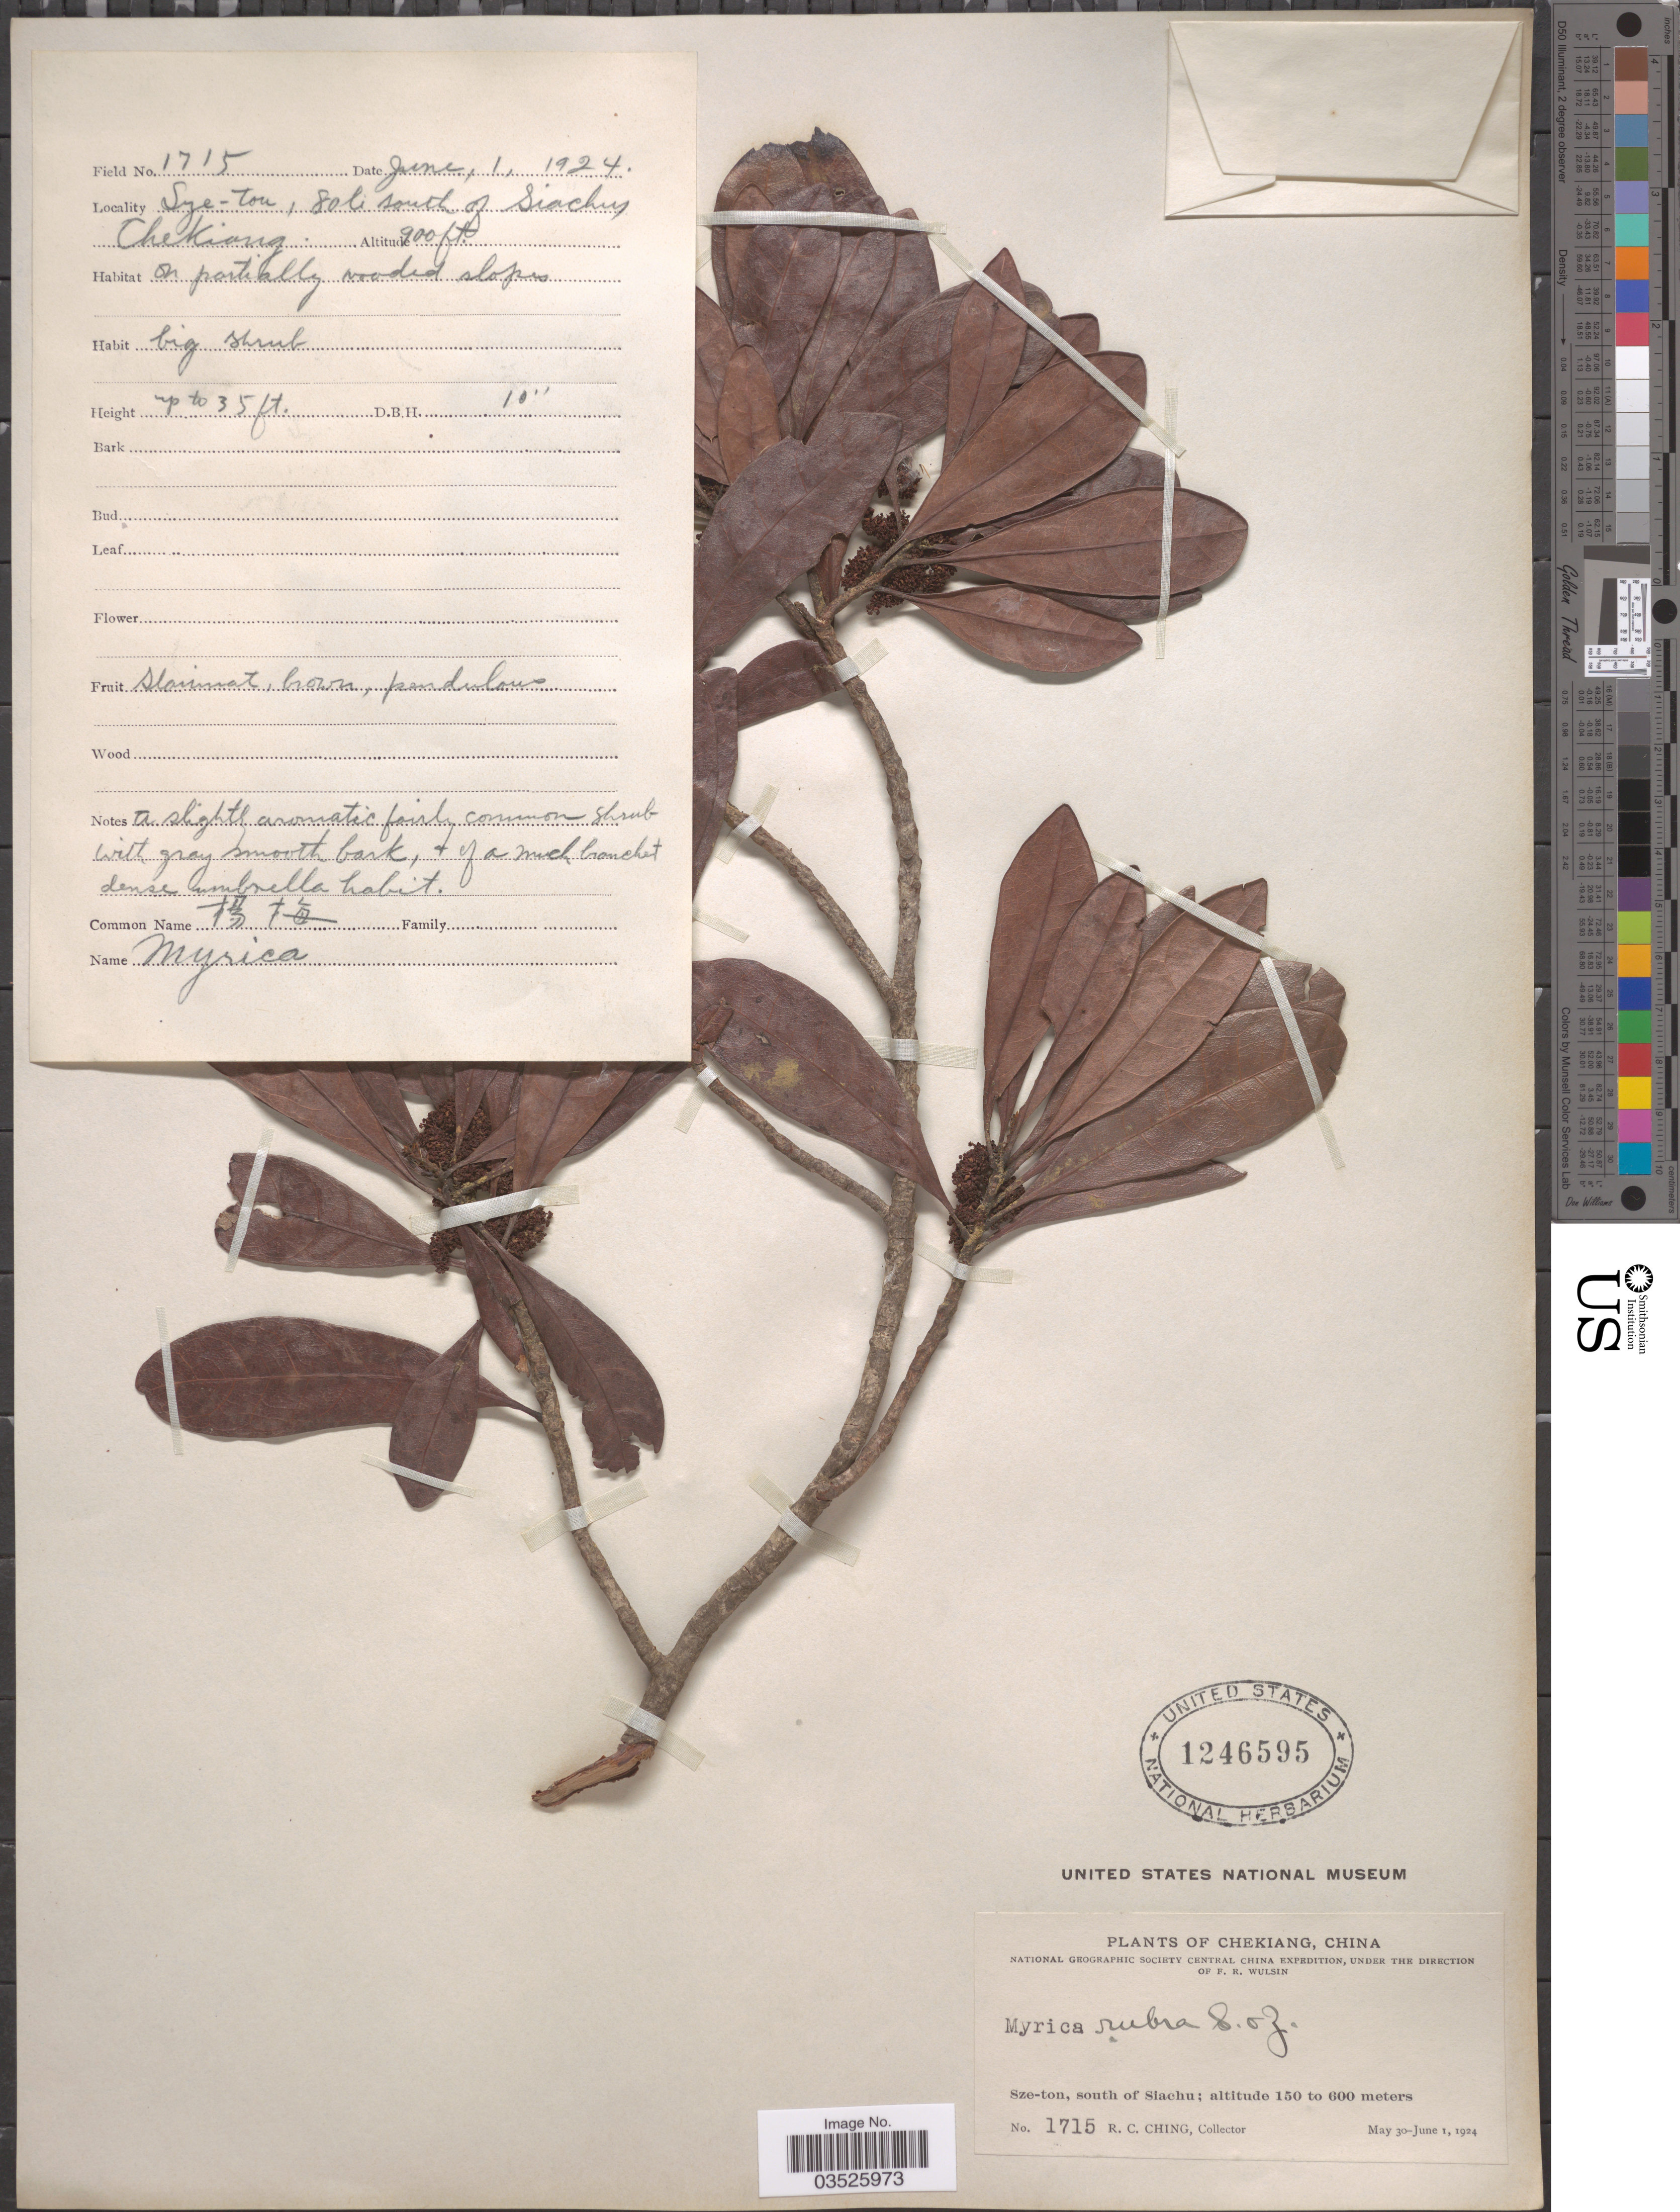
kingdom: Plantae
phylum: Tracheophyta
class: Magnoliopsida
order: Fagales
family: Myricaceae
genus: Morella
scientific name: Morella rubra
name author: Lour.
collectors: R. C. Ching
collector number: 1715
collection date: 1924-06-01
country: China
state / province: Zhejiang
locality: Chekiang. Sze-ton, south of Siachu. 80 li south of Siachu.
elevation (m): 274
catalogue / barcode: US 1246595